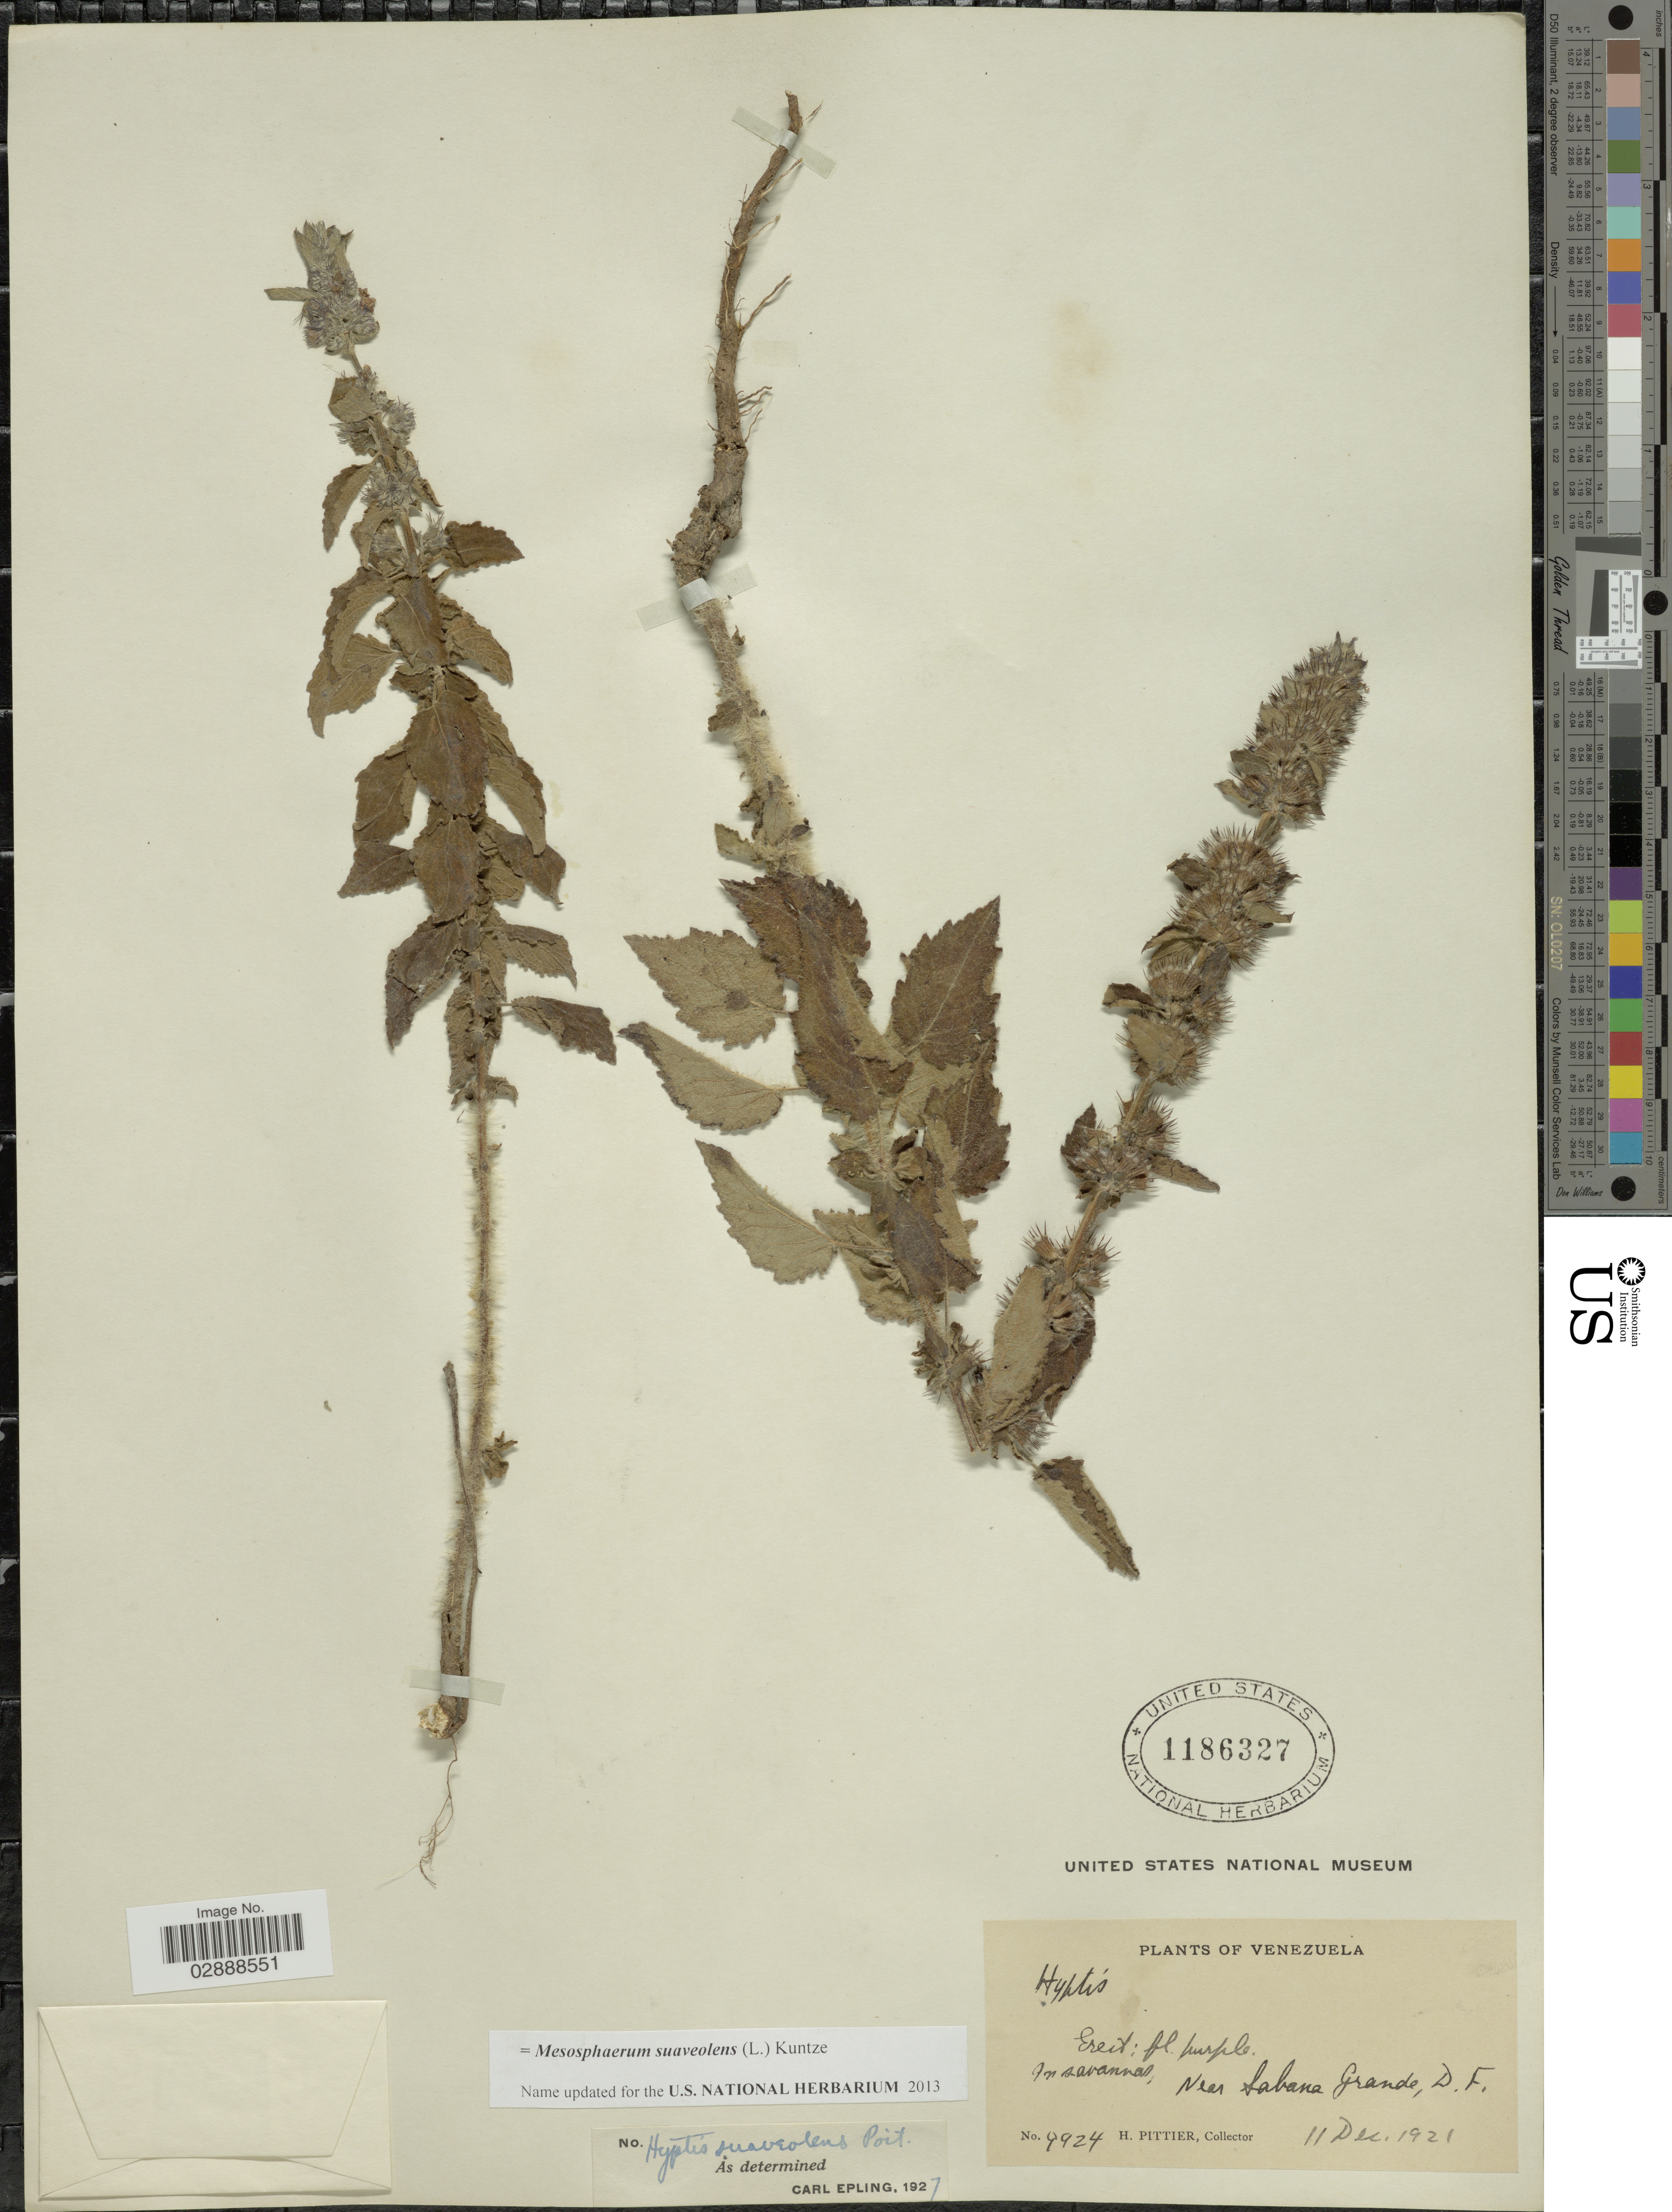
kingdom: Plantae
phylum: Tracheophyta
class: Magnoliopsida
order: Lamiales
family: Lamiaceae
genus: Mesosphaerum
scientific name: Mesosphaerum suaveolens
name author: (L.) Kuntze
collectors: H. F. Pittier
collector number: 9924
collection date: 1921-12-11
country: Venezuela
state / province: Distrito Federal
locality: Near Sabana Grande, D.F.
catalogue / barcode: US 1186327